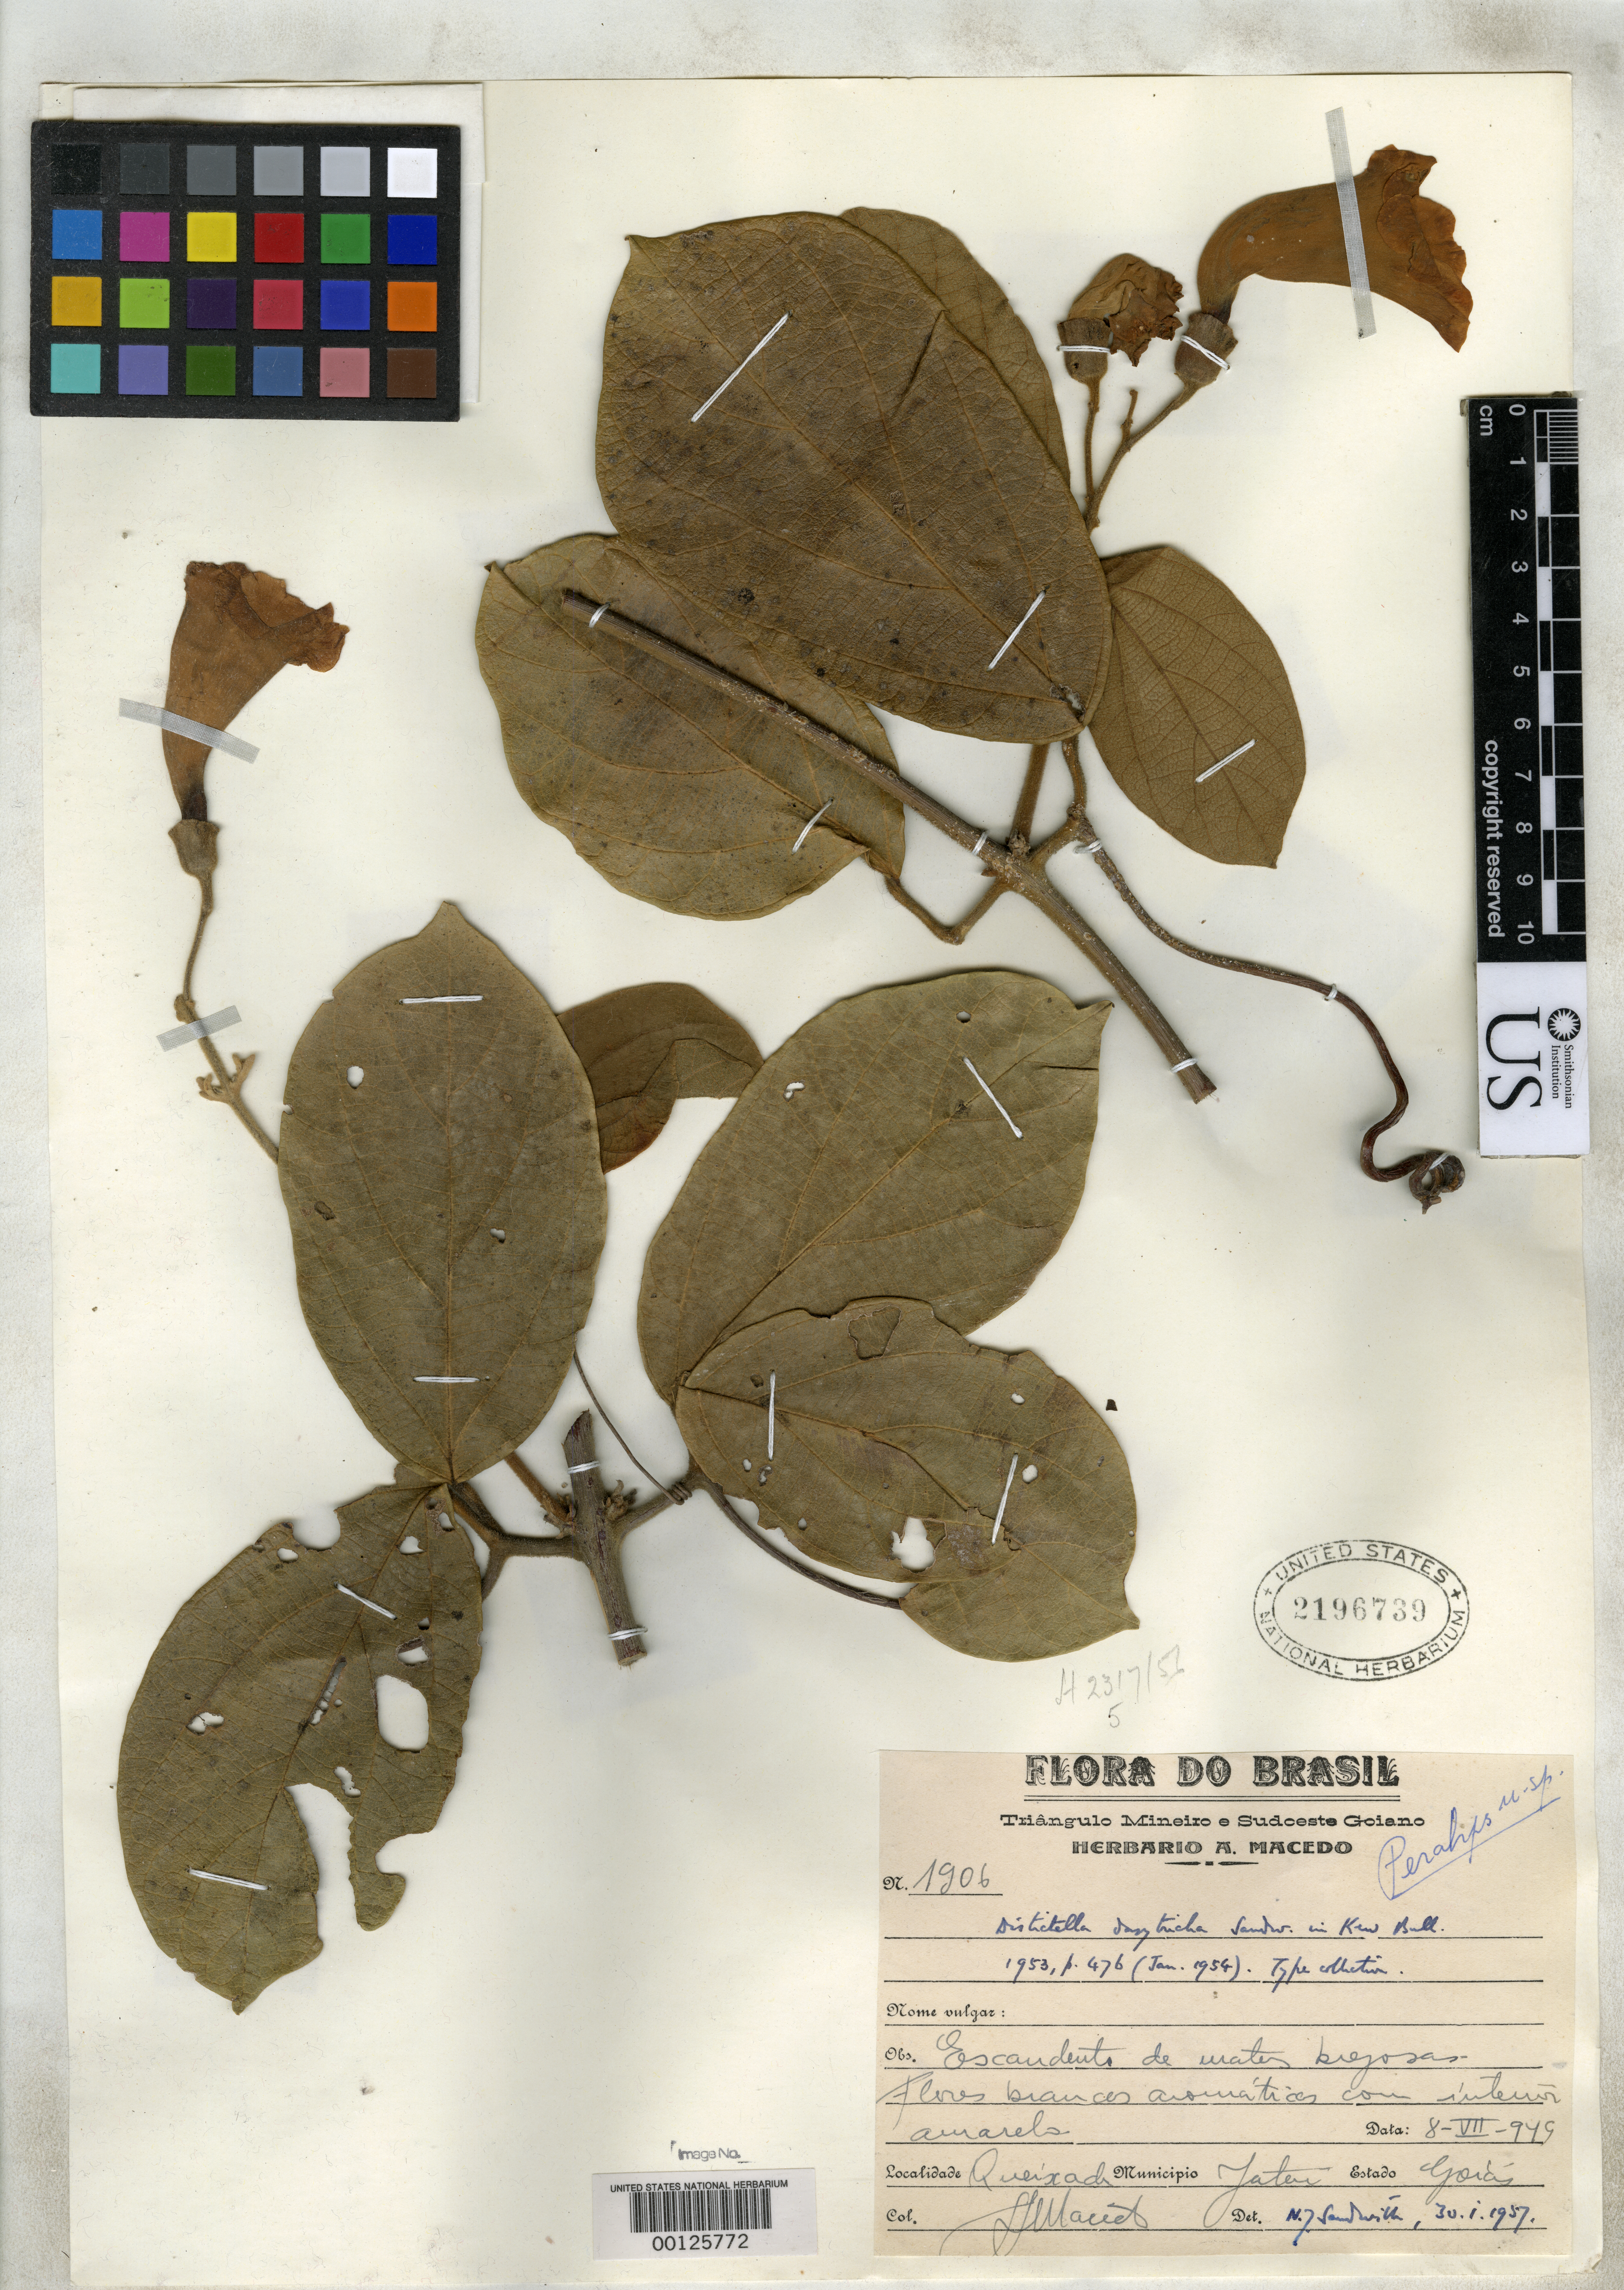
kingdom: Plantae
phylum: Tracheophyta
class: Magnoliopsida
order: Lamiales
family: Bignoniaceae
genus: Distictella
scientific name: Distictella dasytricha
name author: Sandwith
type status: Isotype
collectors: A. Macedo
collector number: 1906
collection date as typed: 08 Jul 1949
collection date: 1949-07-08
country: Brazil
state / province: Goiás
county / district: Jataí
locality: Queixade.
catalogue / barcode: US 2196739